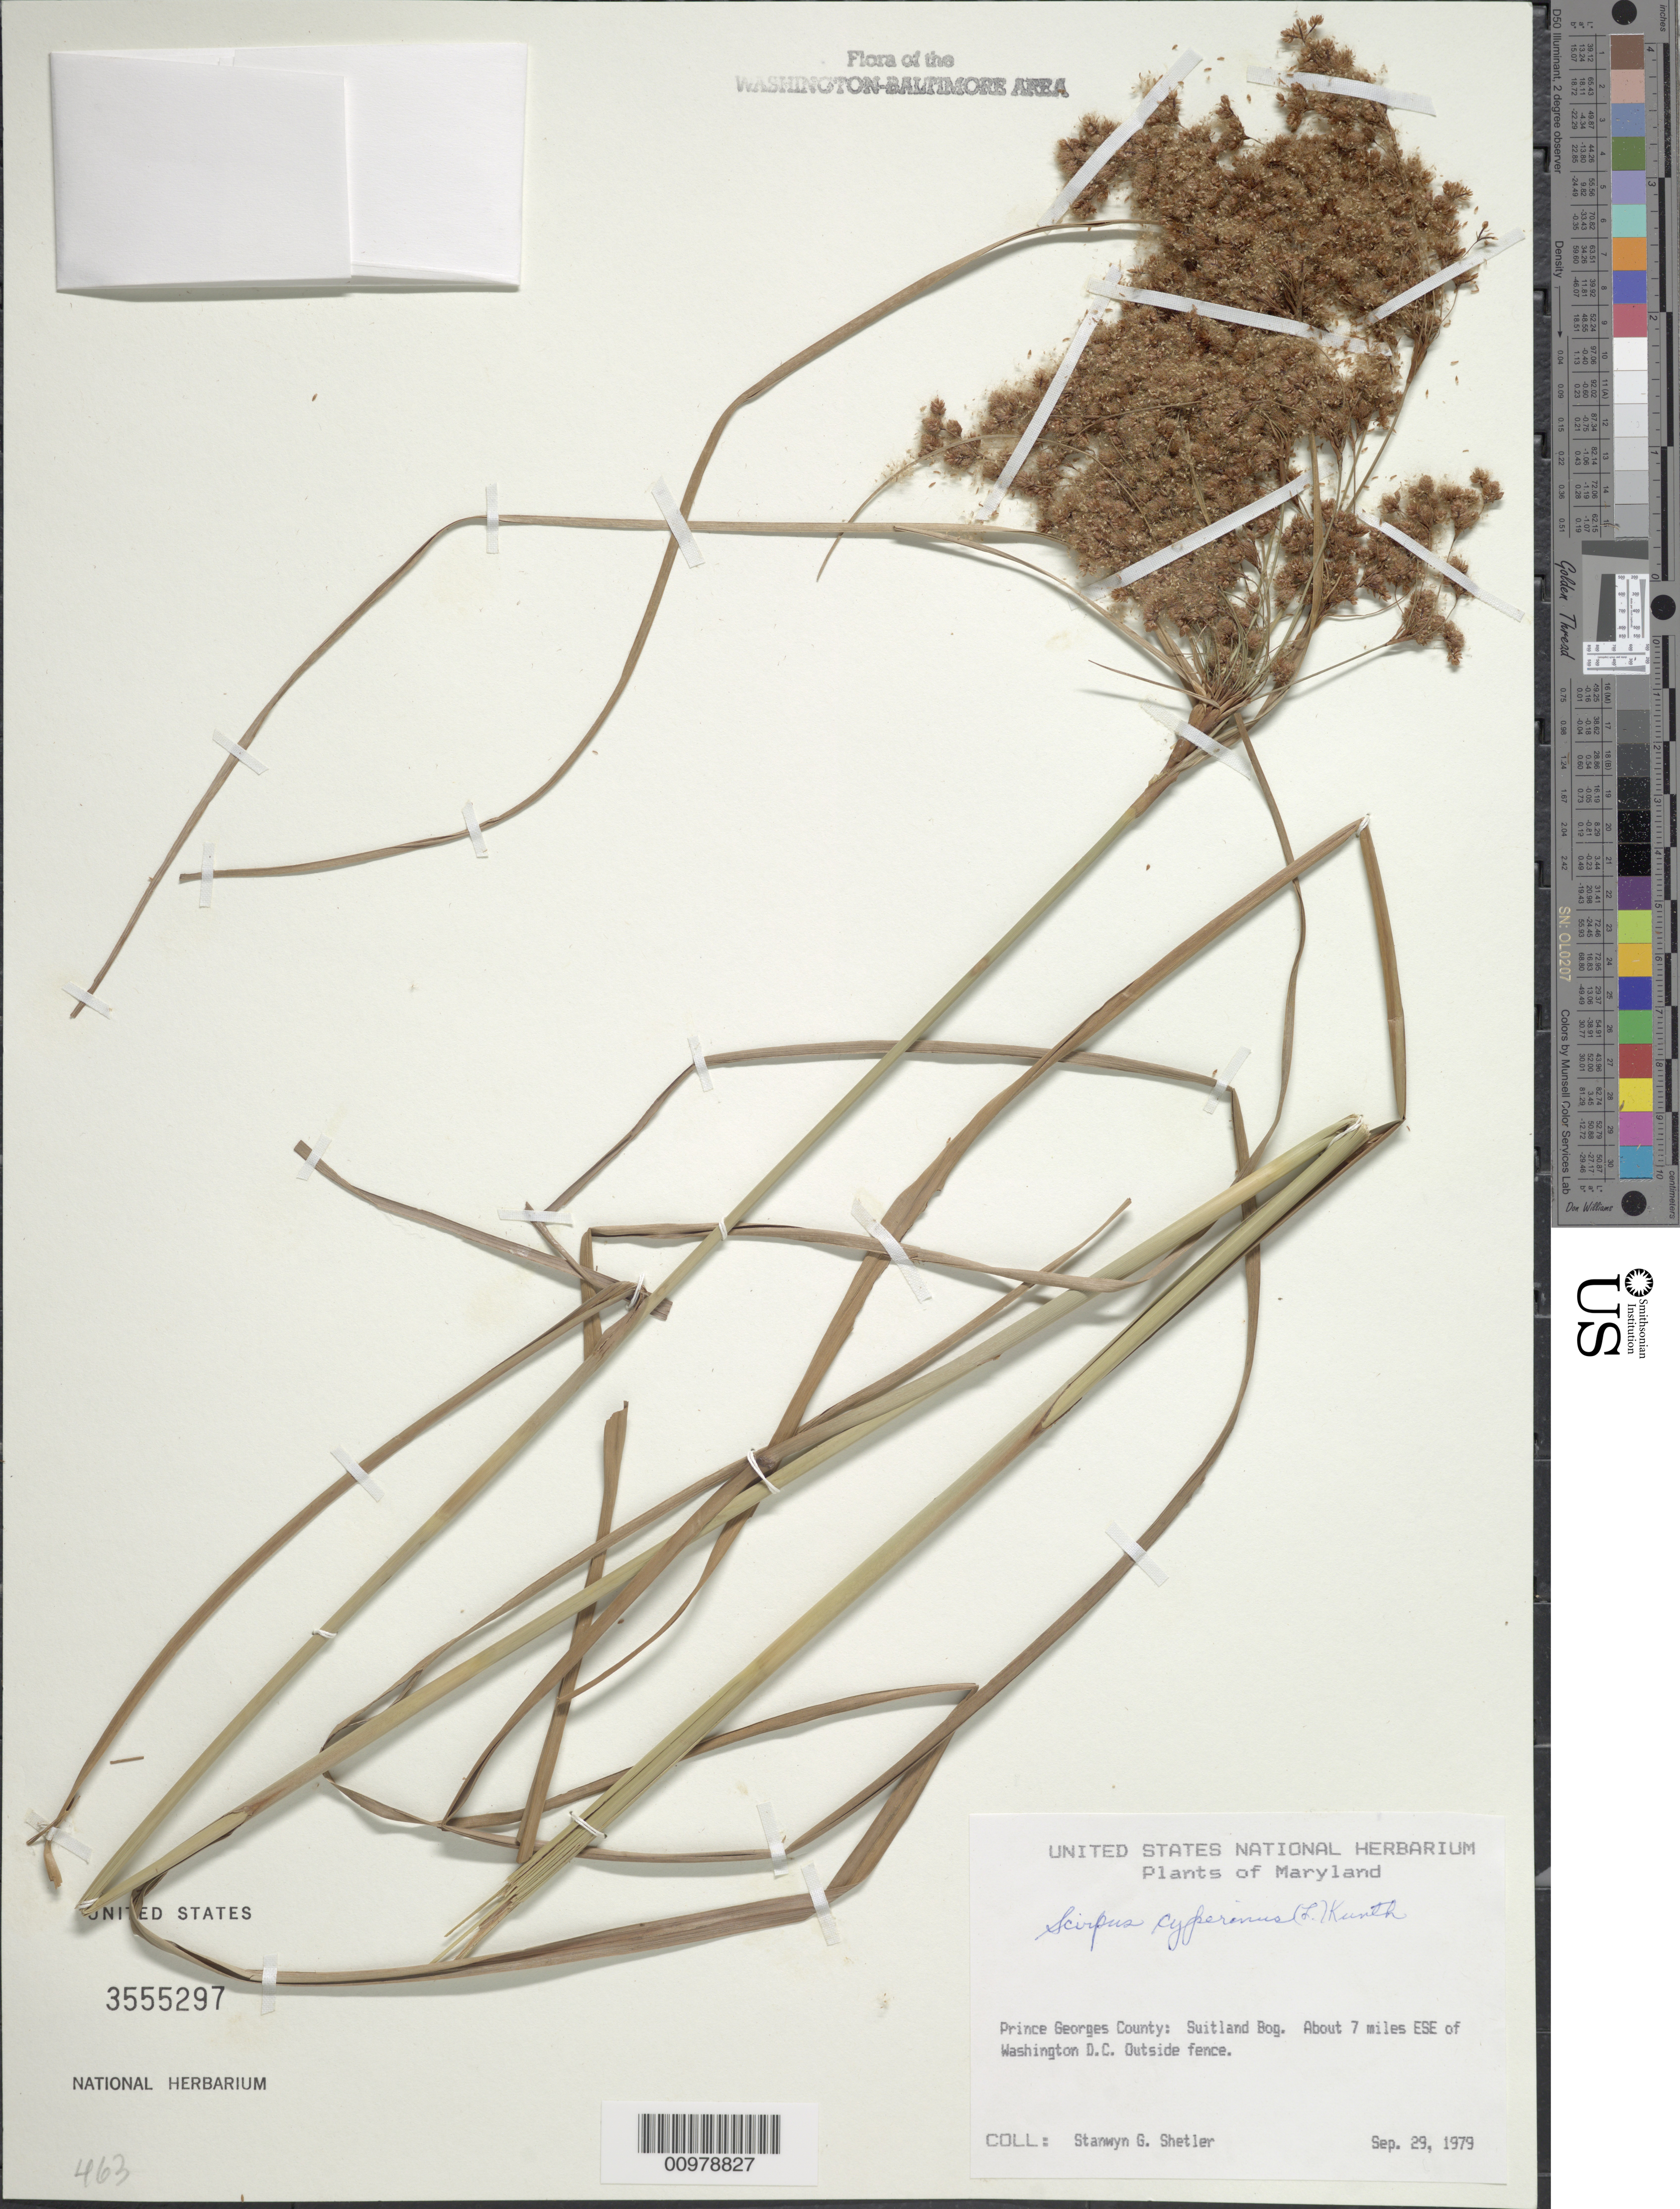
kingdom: Plantae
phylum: Tracheophyta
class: Liliopsida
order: Poales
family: Cyperaceae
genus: Scirpus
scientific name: Scirpus cyperinus (L.) Kunth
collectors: S. Shetler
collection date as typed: Sep. 29, 1979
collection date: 1979-09-29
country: United States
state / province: Maryland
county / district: Prince George's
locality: Suitland Bog. About 7 miles ESE of Washington D.C.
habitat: Outside fence.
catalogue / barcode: US 3555297